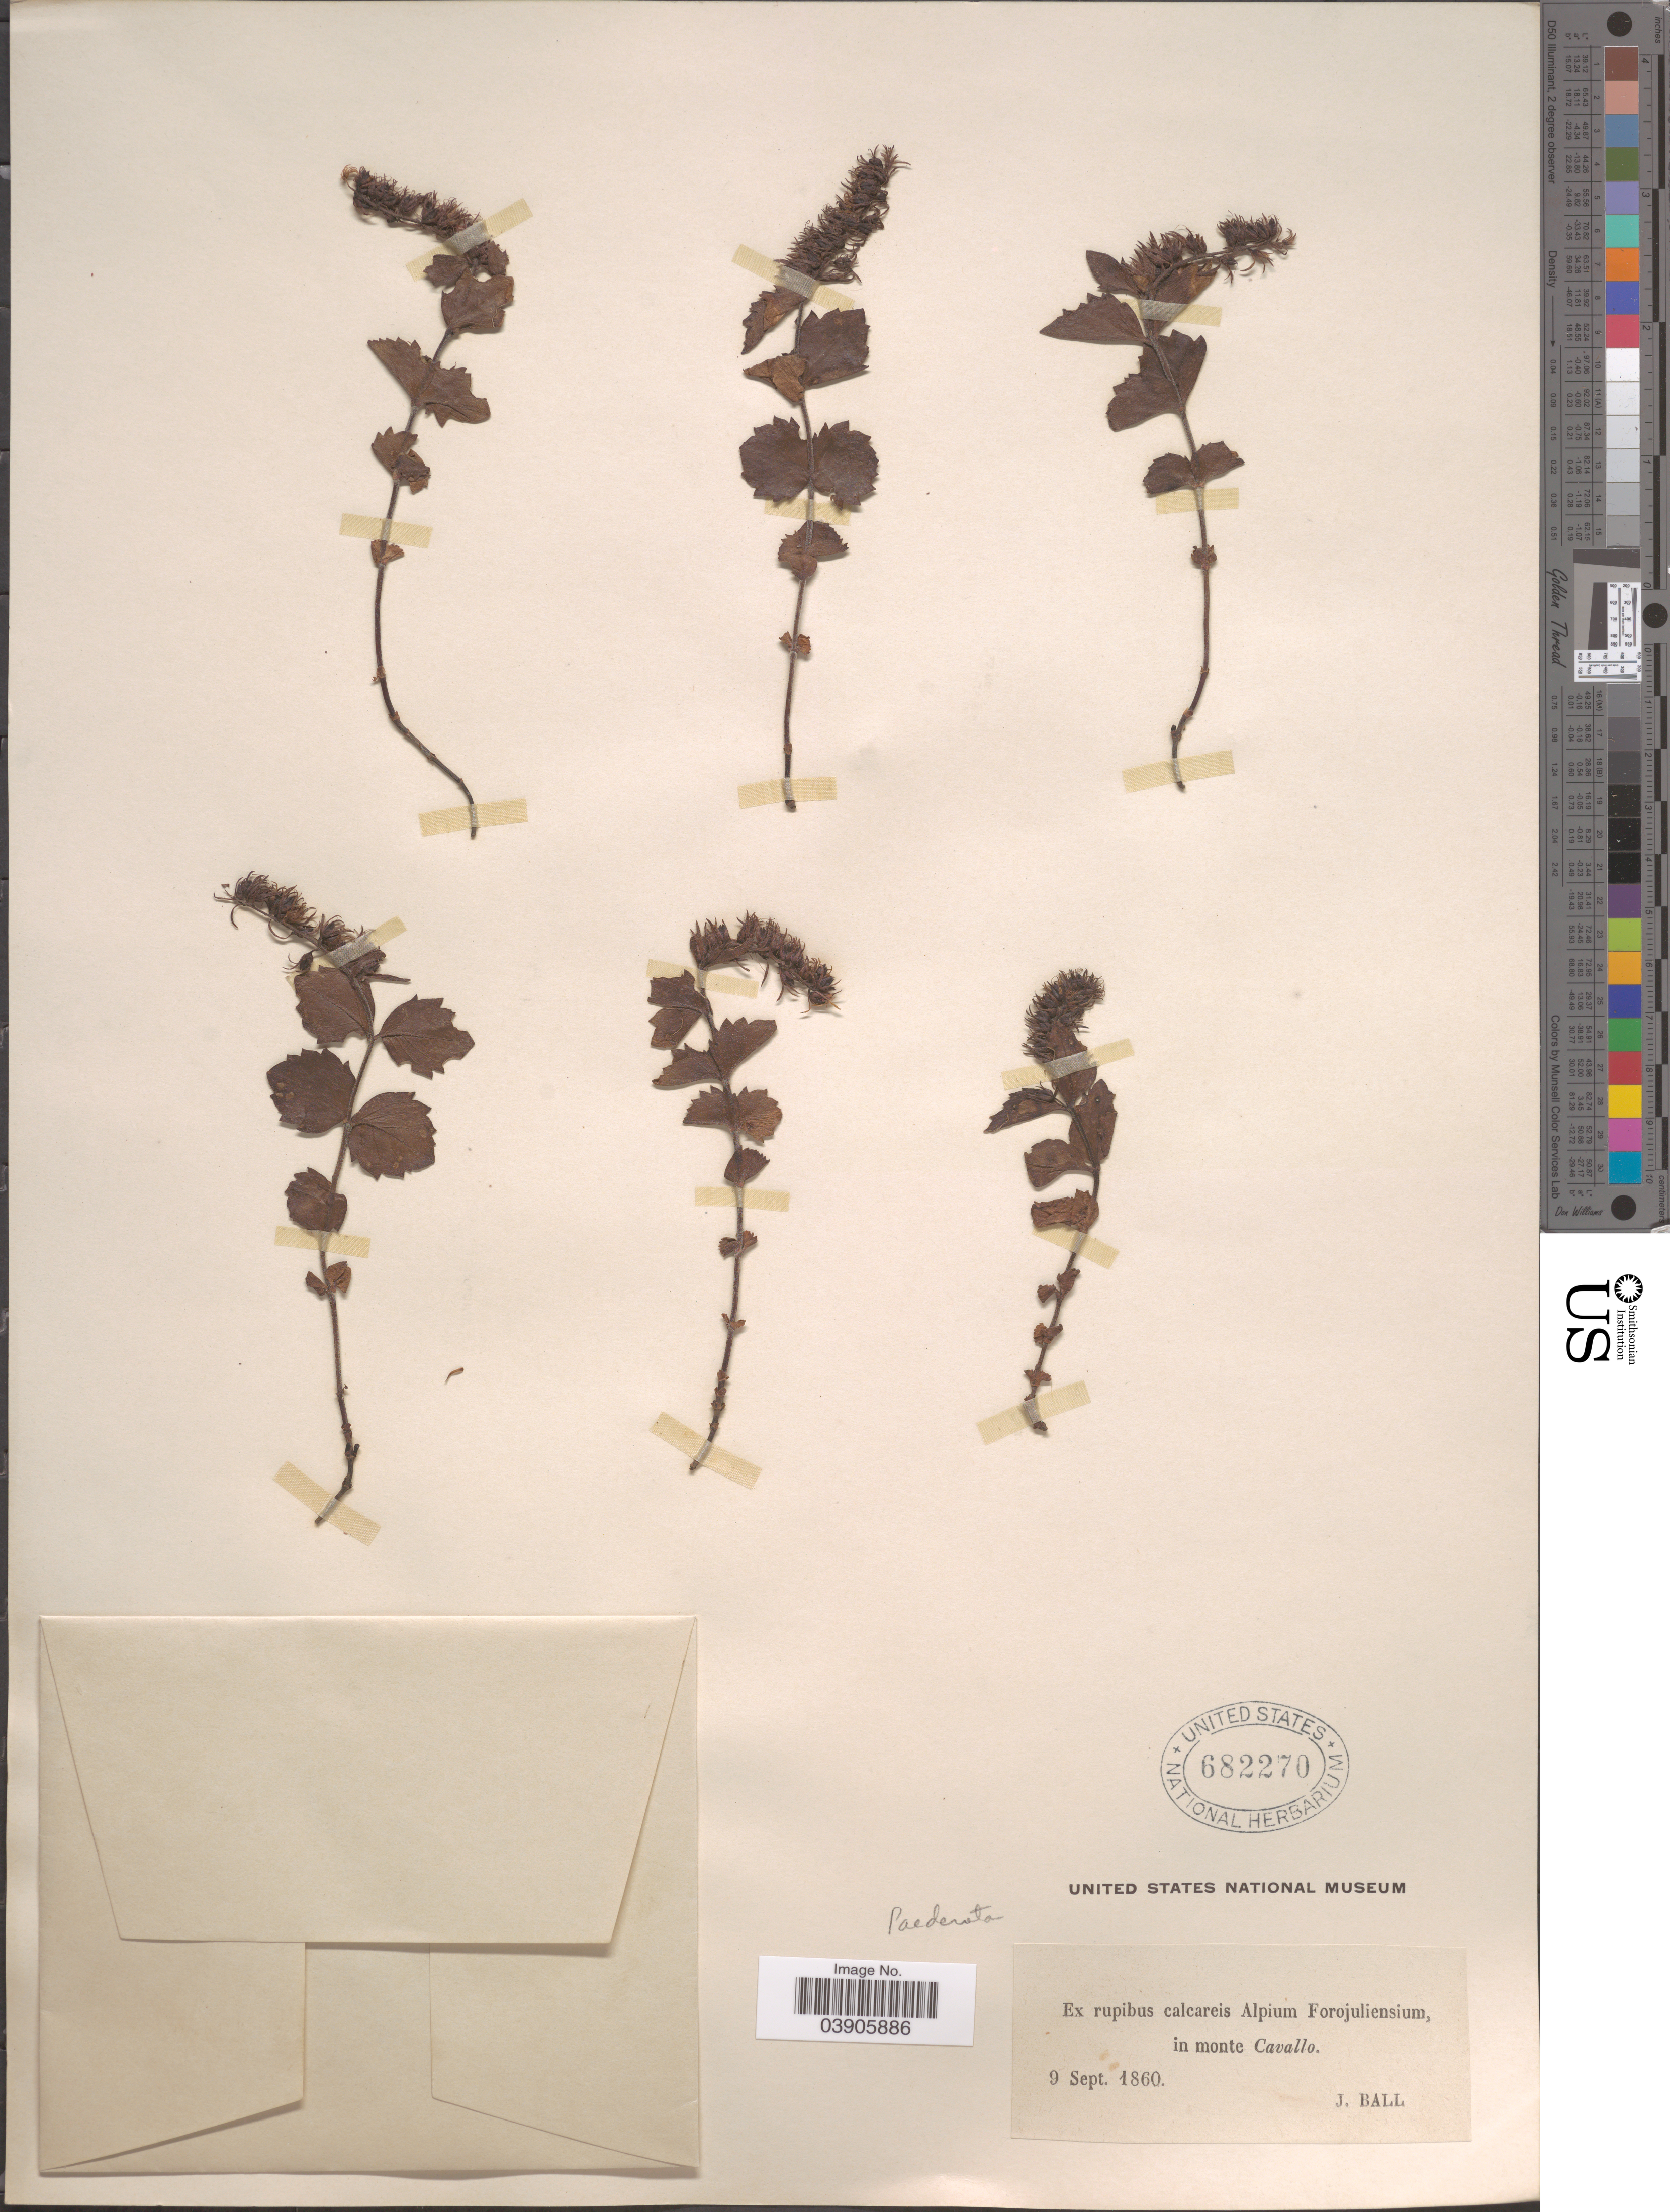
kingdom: Plantae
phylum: Tracheophyta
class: Magnoliopsida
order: Lamiales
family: Plantaginaceae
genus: Paederota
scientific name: Paederota sp.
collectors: J. Ball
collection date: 1860-09-09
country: Italy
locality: Ex rupibus calcareis Alpium Forojuliensium, in monte Cavallo.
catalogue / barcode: US 682270